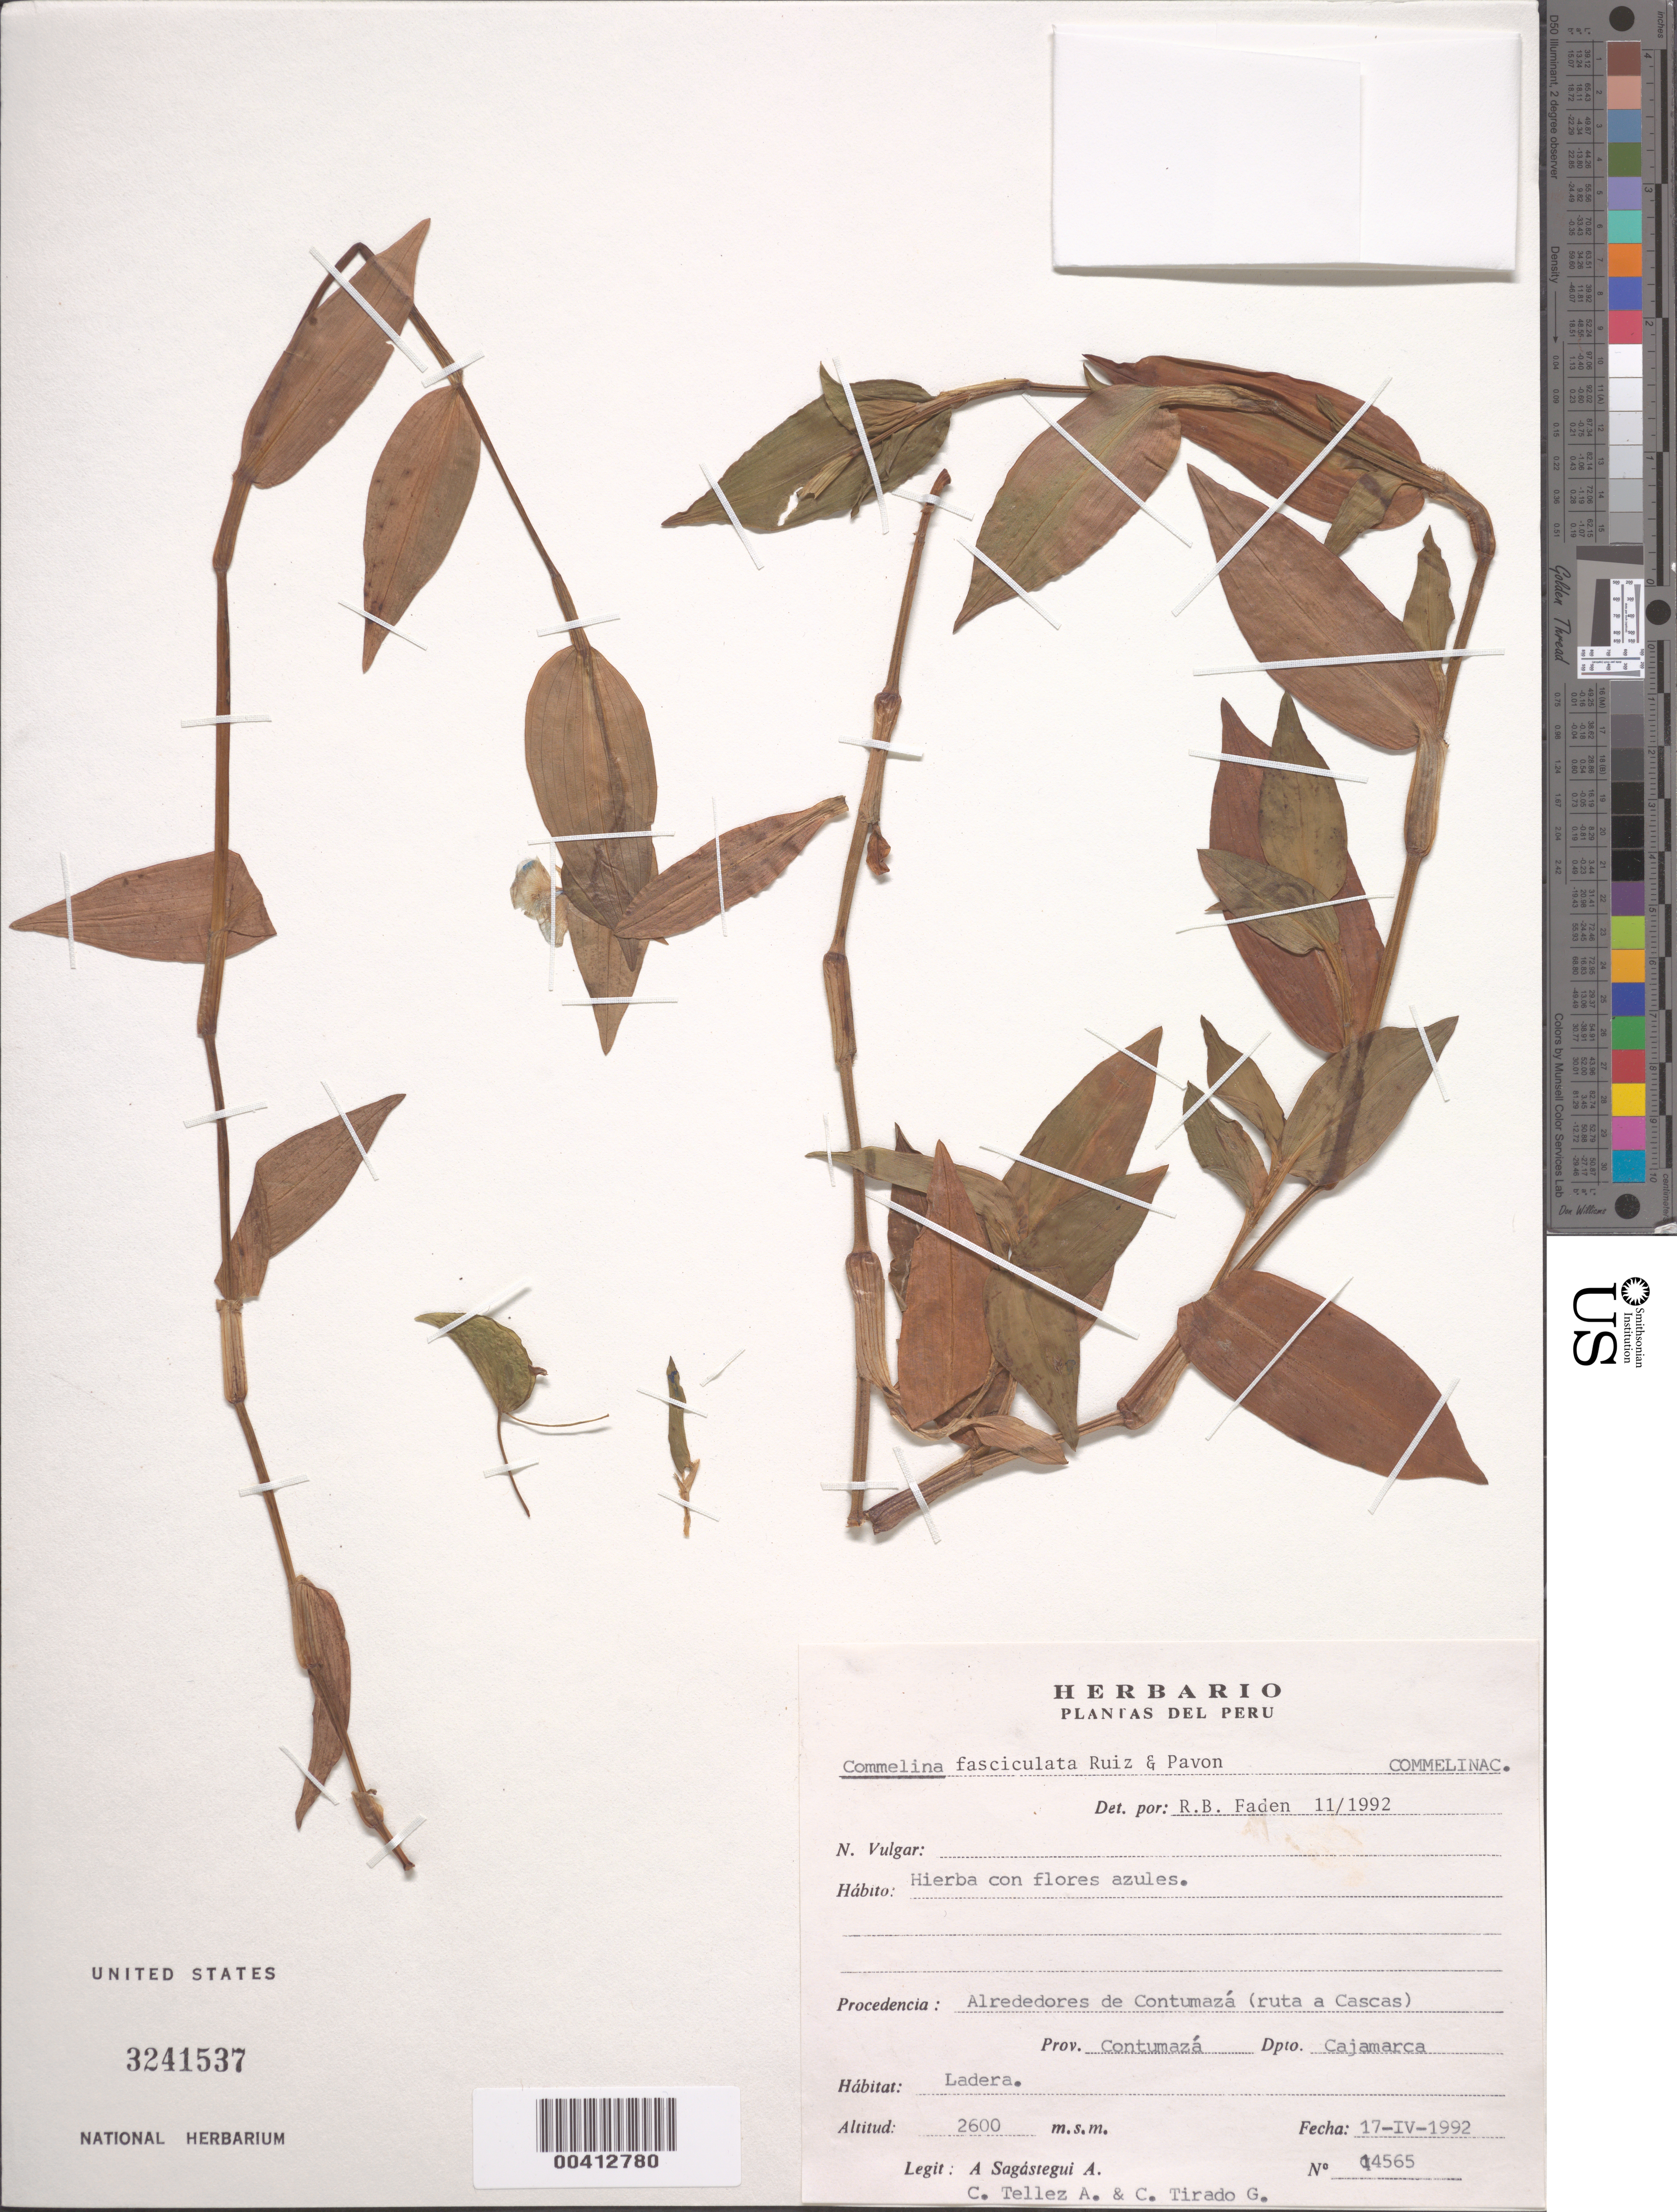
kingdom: Plantae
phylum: Tracheophyta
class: Liliopsida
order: Commelinales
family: Commelinaceae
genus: Commelina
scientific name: Commelina fasciculata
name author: Ruiz & Pav.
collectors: A. Sagástegui A., C. Tellez-A. & C. Tirado G.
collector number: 14565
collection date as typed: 17 Apr 1992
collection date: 1992-04-17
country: Peru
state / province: Cajamarca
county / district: Contumazá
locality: Contumazá, alrededores de Contumazá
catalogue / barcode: US 3241537